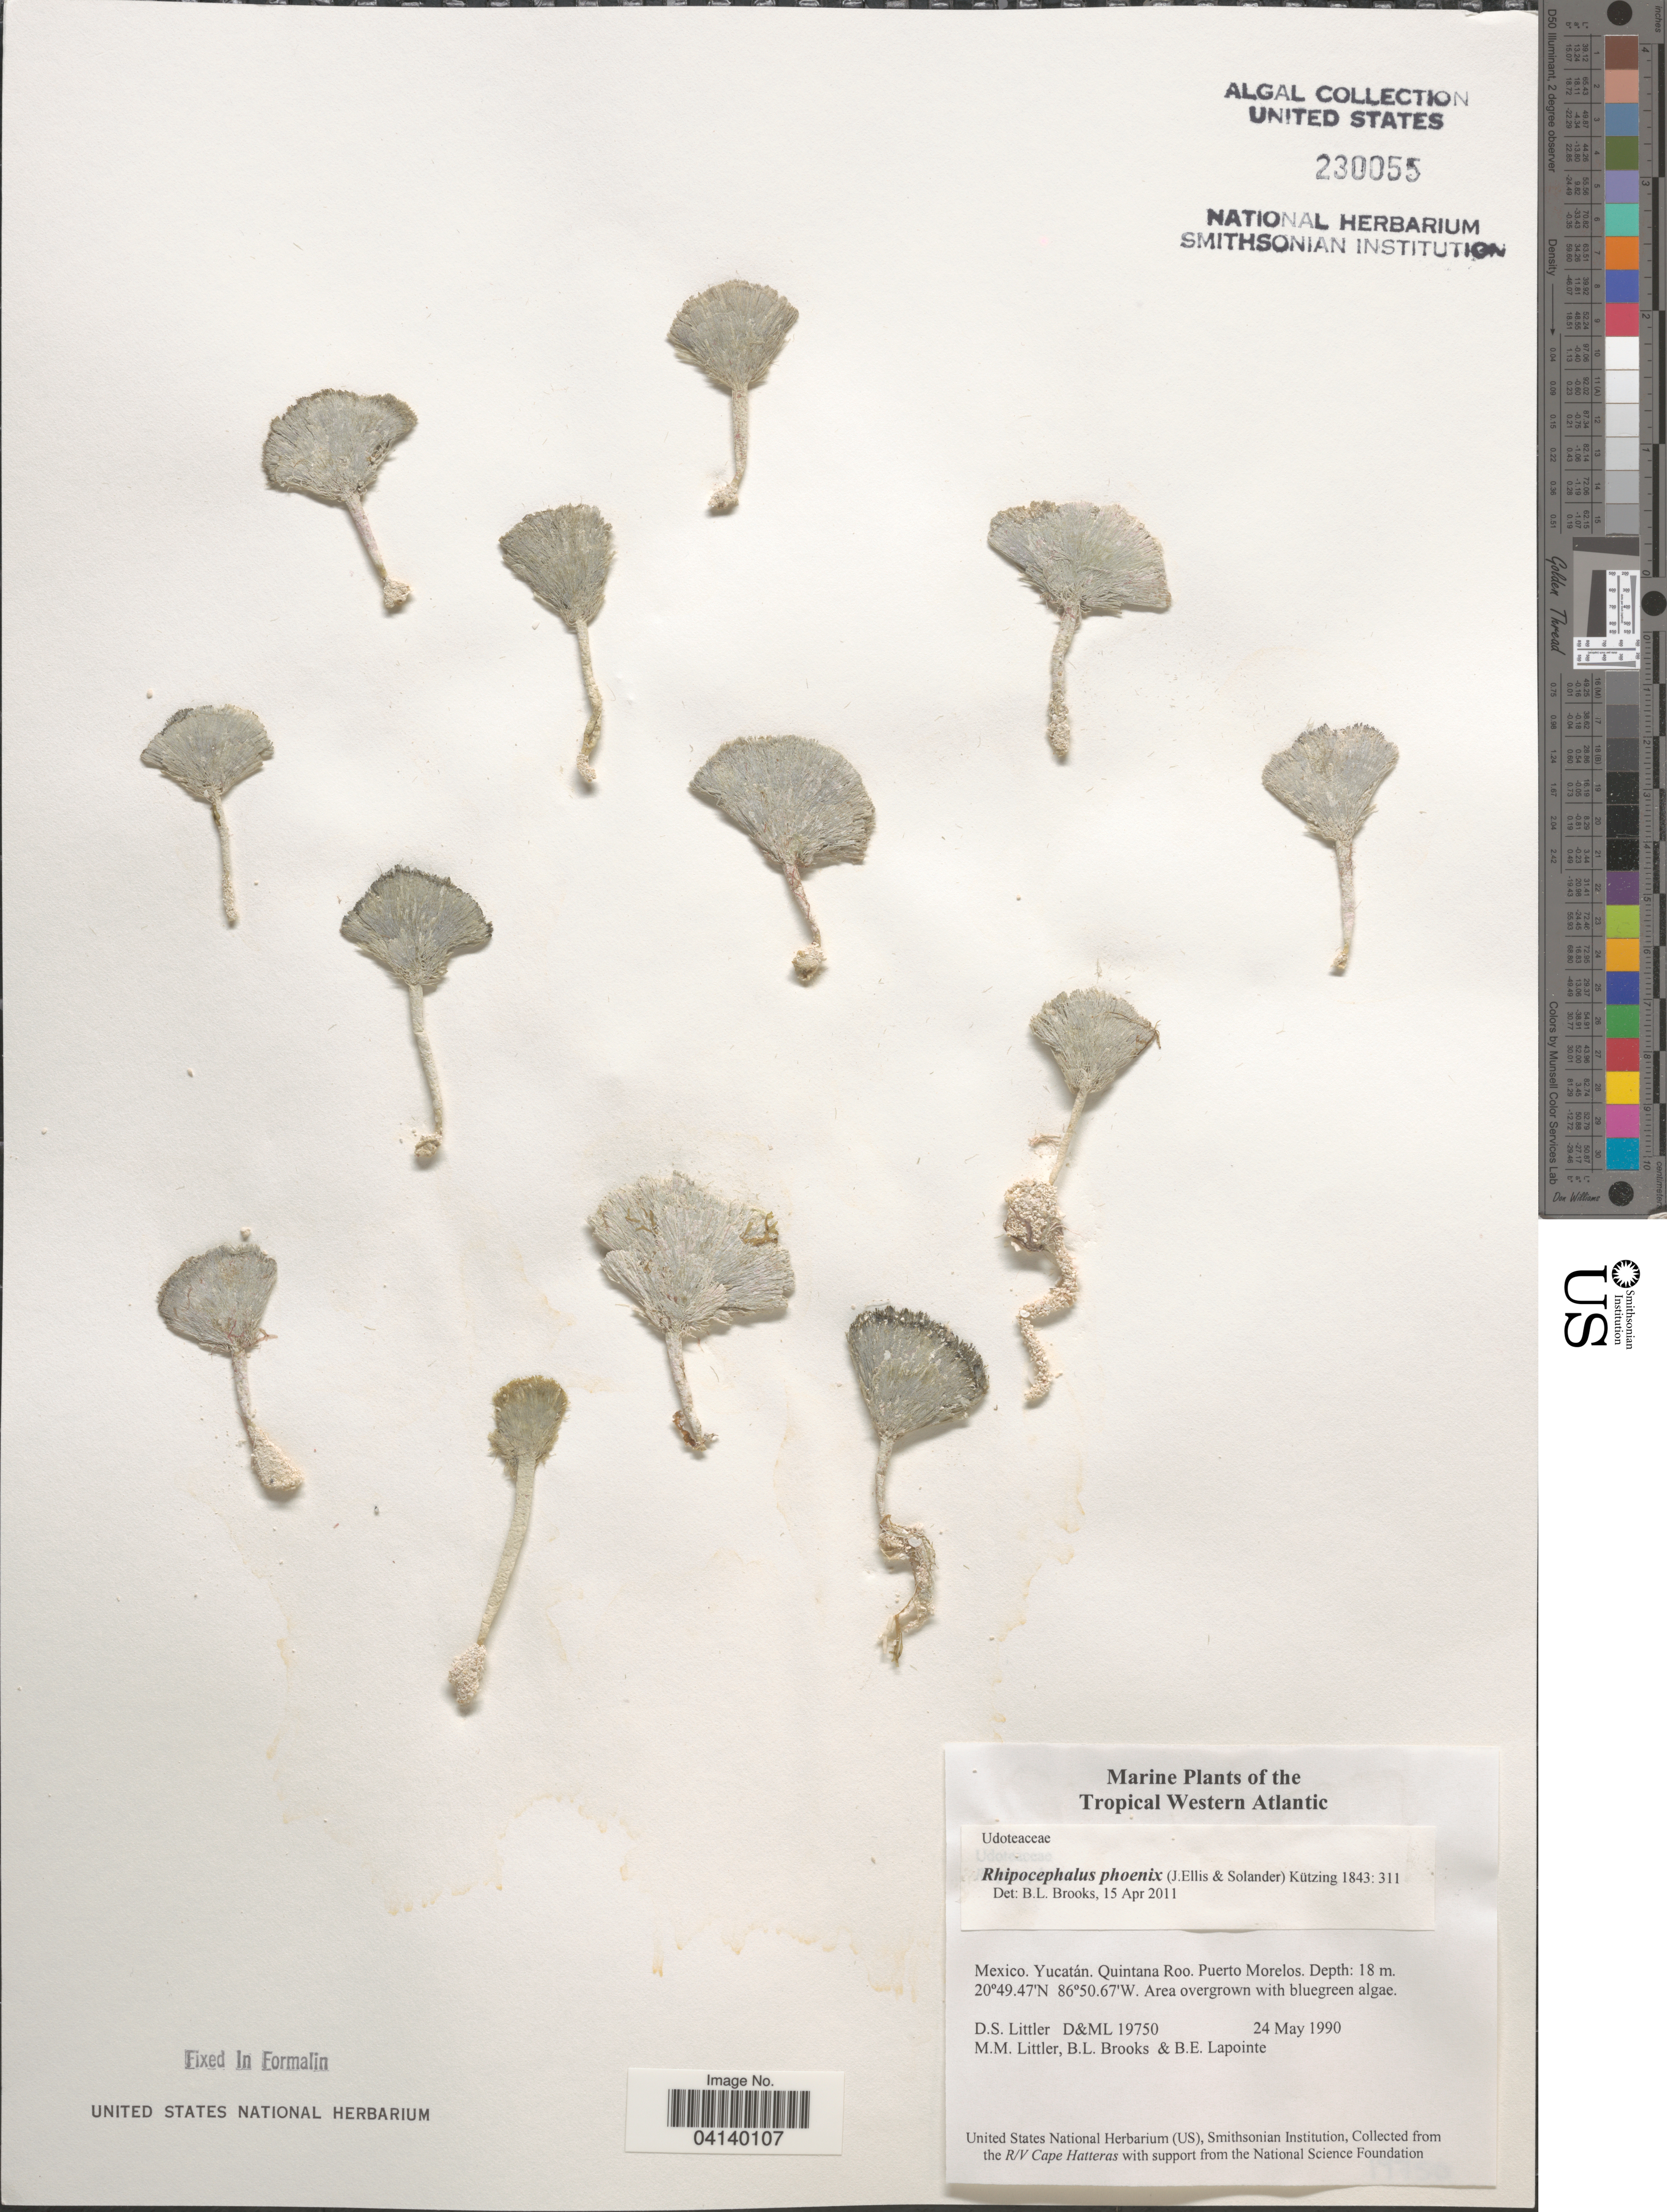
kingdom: Plantae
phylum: Chlorophyta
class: Ulvophyceae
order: Bryopsidales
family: Udoteaceae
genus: Rhipocephalus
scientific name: Rhipocephalus phoenix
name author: (J. Ellis & Sol.) Kütz.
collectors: D. S. Littler, B. Brooks & B. Lapointe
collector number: D&ML19750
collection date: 1990-05-24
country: Mexico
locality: Tropical Western Atlantic. Yucatán. Quintana Roo. Puerto Morelos.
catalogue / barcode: US 230055